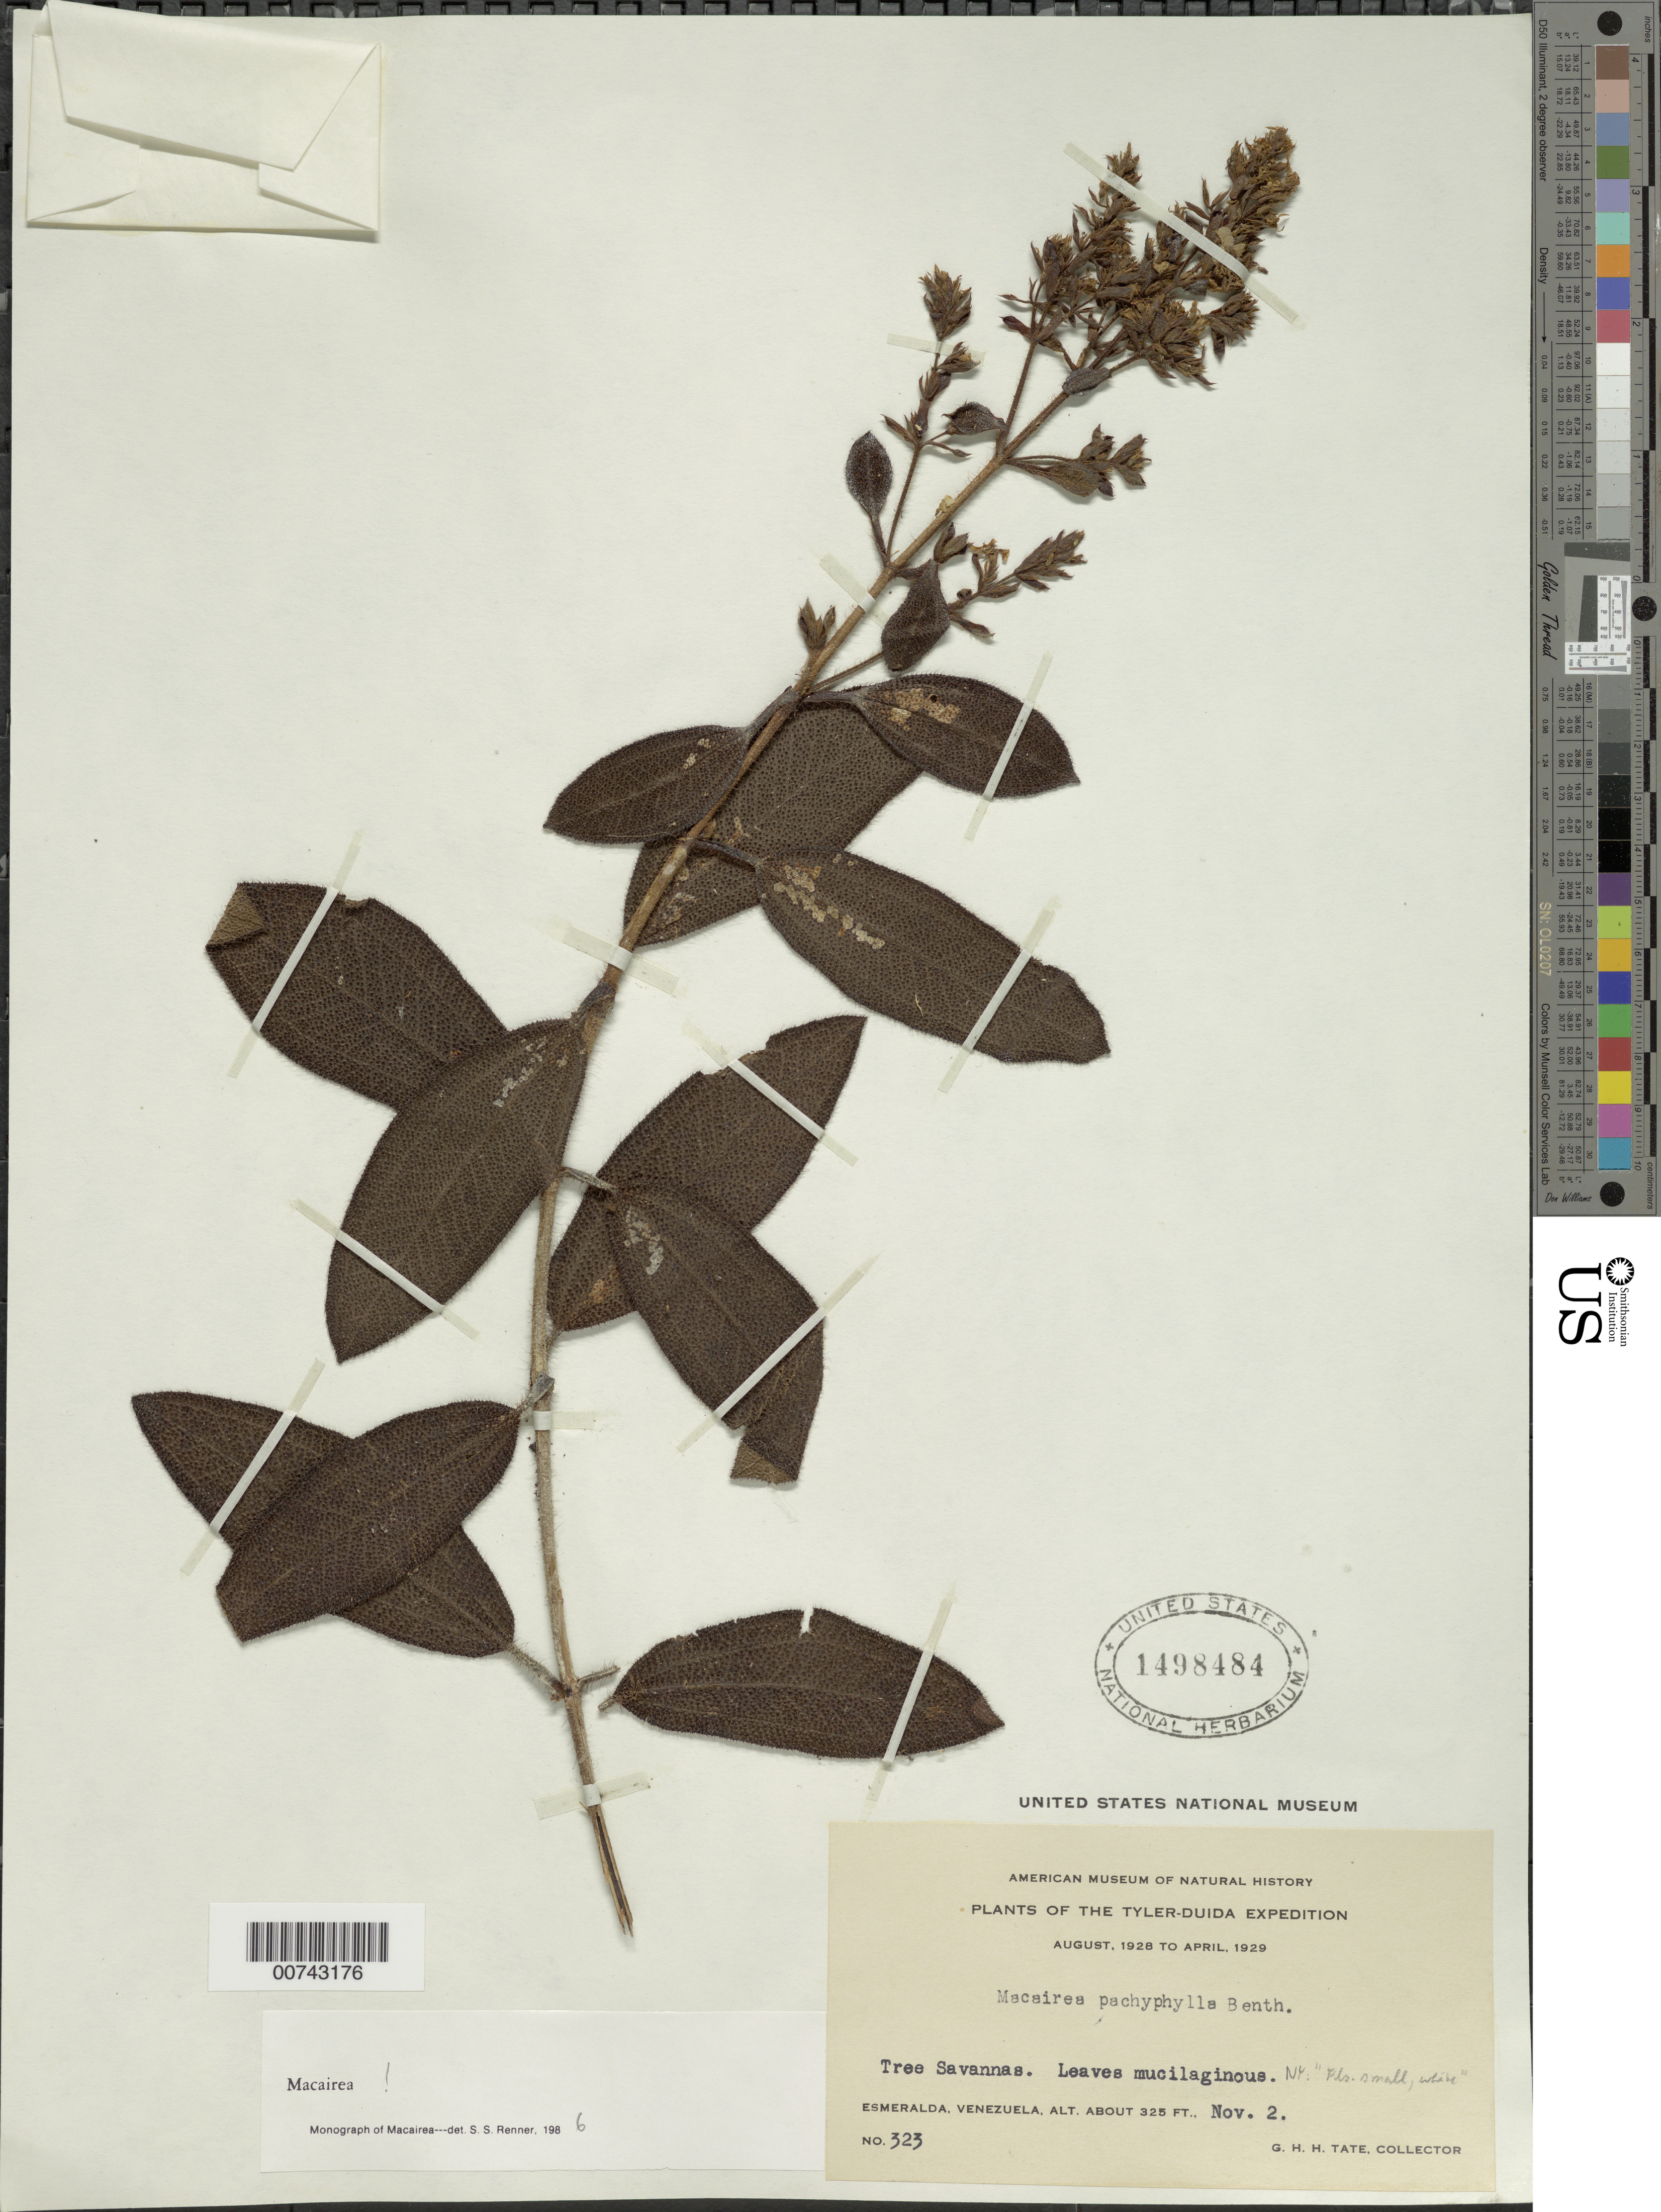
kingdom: Plantae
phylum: Tracheophyta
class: Magnoliopsida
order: Myrtales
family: Melastomataceae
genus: Macairea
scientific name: Macairea pachyphylla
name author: Benth.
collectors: G. H. H.Tate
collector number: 323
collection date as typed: Aug-28 to Apr-29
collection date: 1928-08/1929-04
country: Venezuela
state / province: Amazonas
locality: La Esmeralda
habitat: Tree savannas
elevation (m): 1829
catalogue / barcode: US 1498484